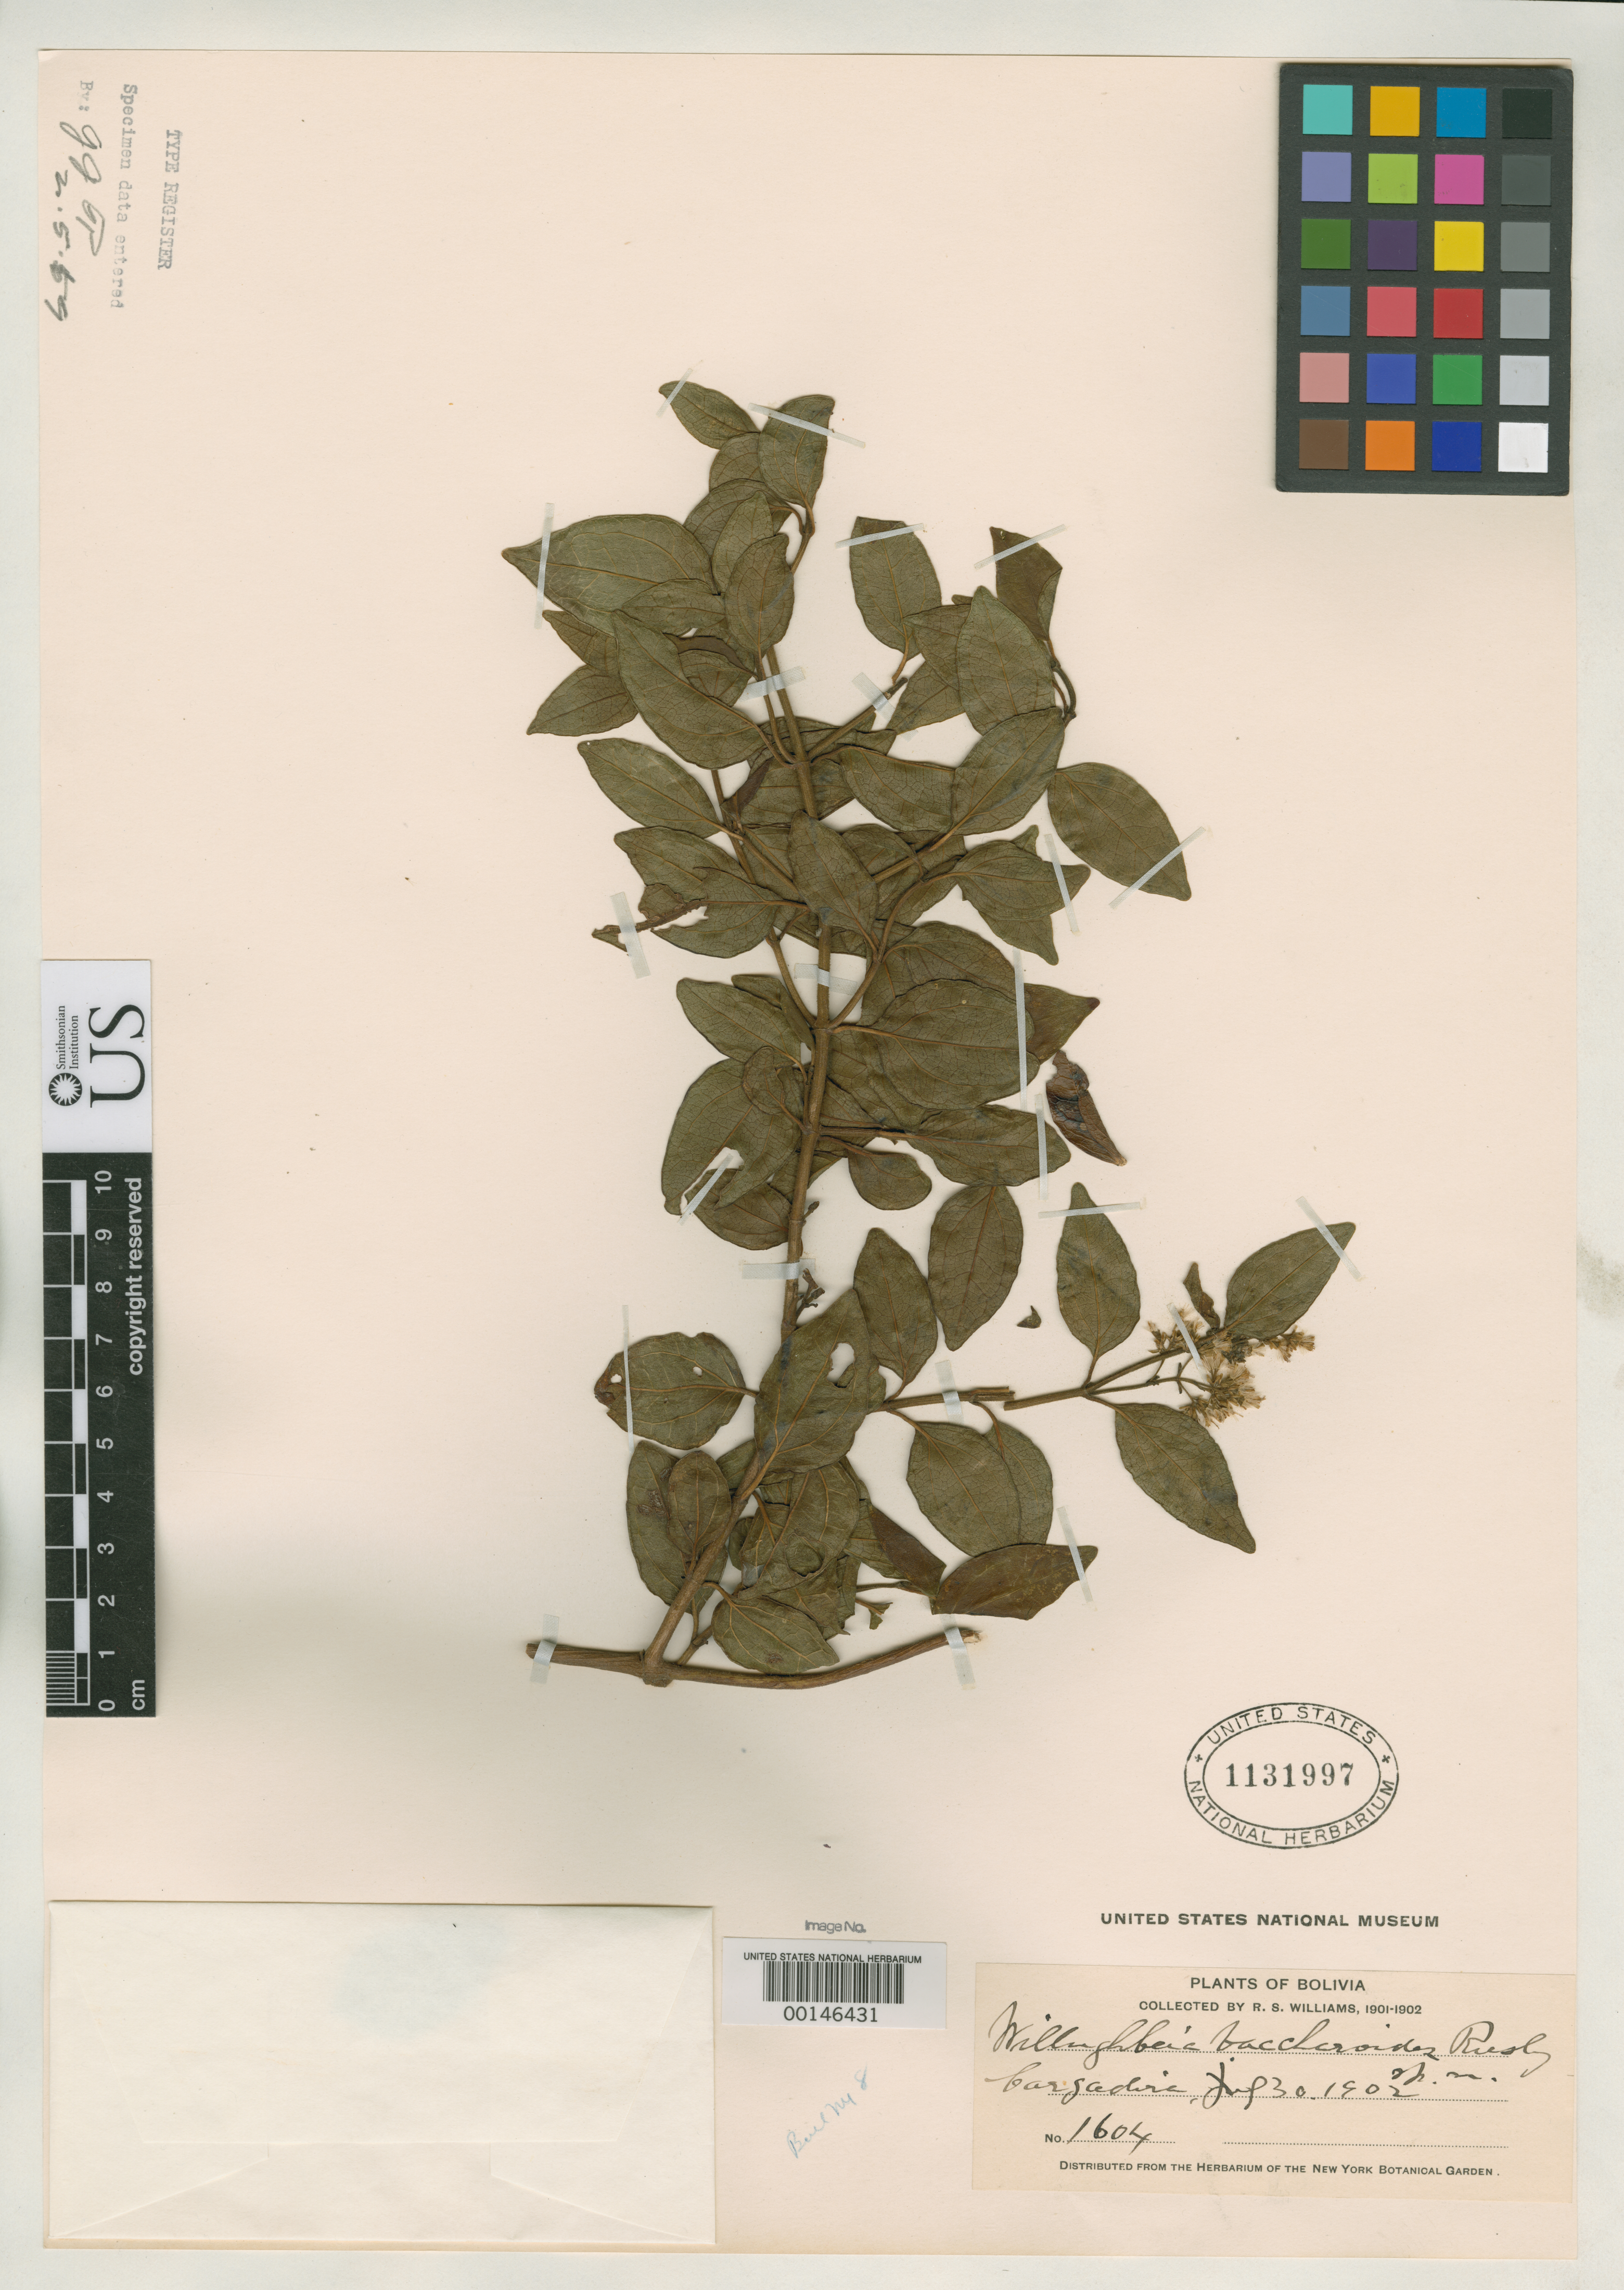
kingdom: Plantae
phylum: Tracheophyta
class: Magnoliopsida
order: Asterales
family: Asteraceae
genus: Mikania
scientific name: Mikania baccharoidea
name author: Rusby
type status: Isotype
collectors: R. S. Williams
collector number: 1604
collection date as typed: July 30, 1902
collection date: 1902-07-30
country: Bolivia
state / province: La Paz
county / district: Franz Tamayo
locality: Cargadira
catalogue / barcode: US 1131997